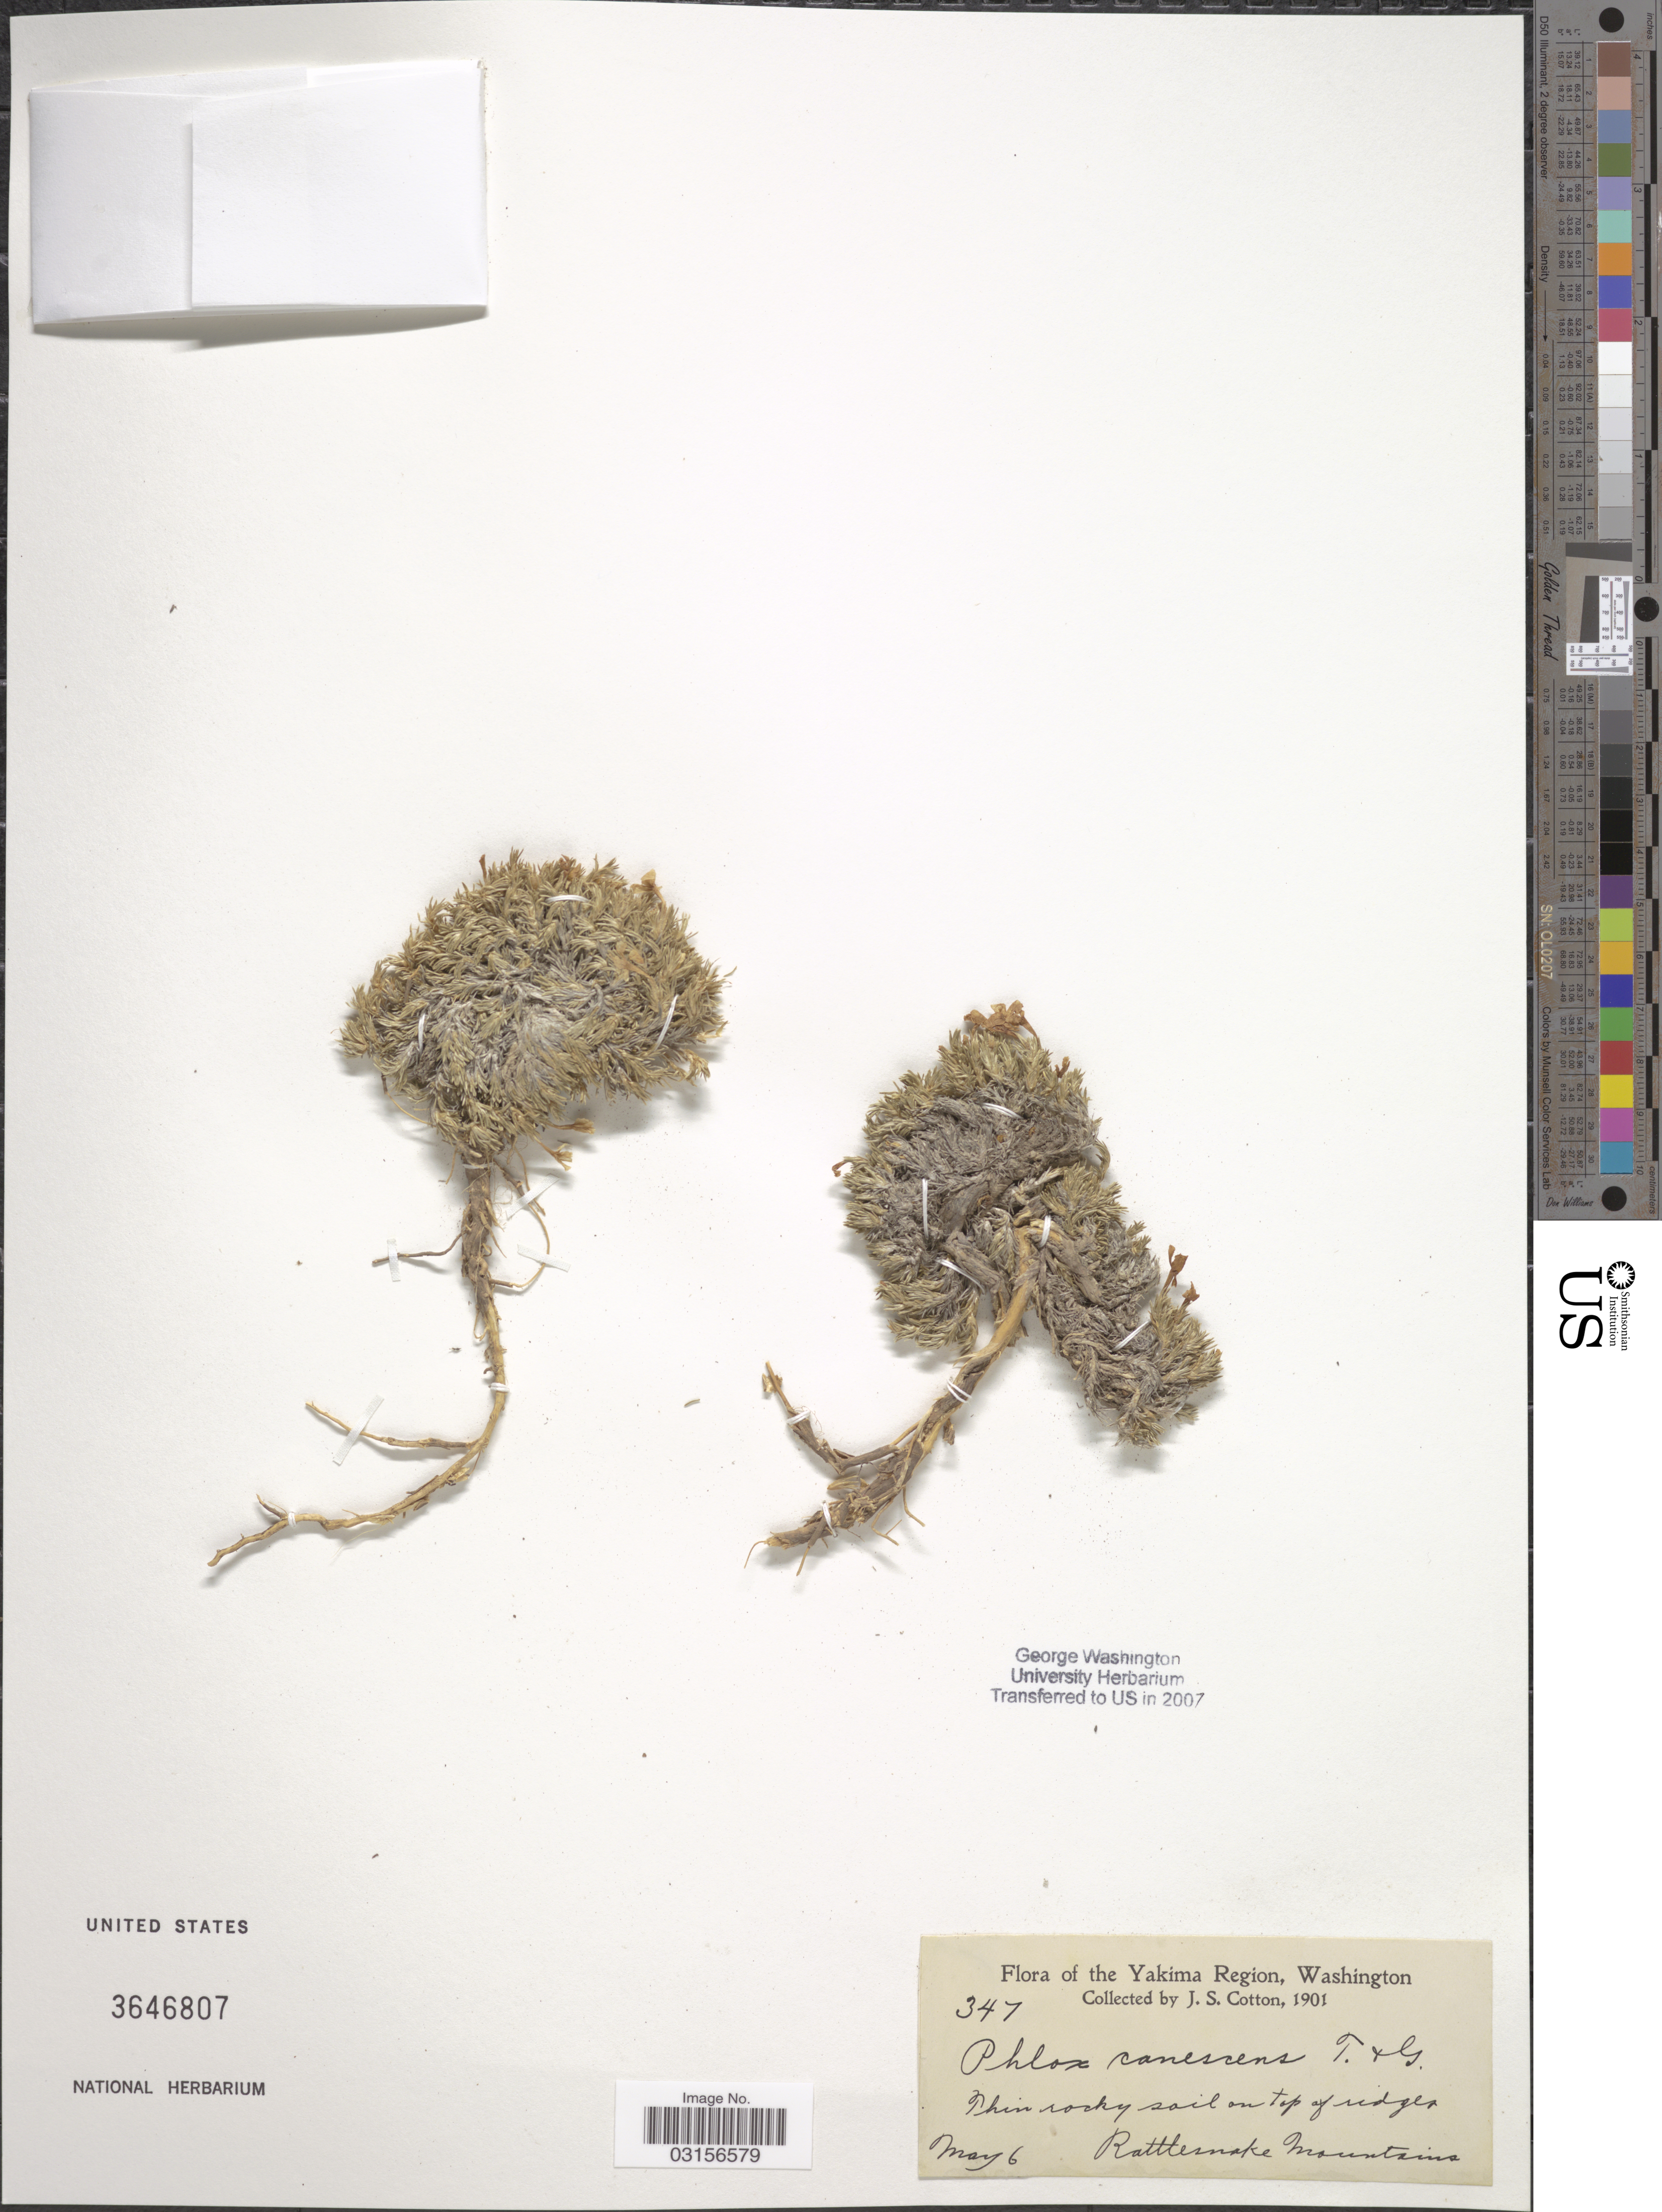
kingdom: Plantae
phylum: Tracheophyta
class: Magnoliopsida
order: Ericales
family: Polemoniaceae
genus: Phlox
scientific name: Phlox hoodii subsp. canescens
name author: (Torr. & A. Gray) Wherry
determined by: Mayfield, M. H.; Ferguson, C. J.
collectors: J. S. Cotton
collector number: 347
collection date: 1901-05-06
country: United States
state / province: Washington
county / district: Yakima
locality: Yakima Region. On top of ridges Rattlesnake Mountains.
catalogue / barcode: US 3646807